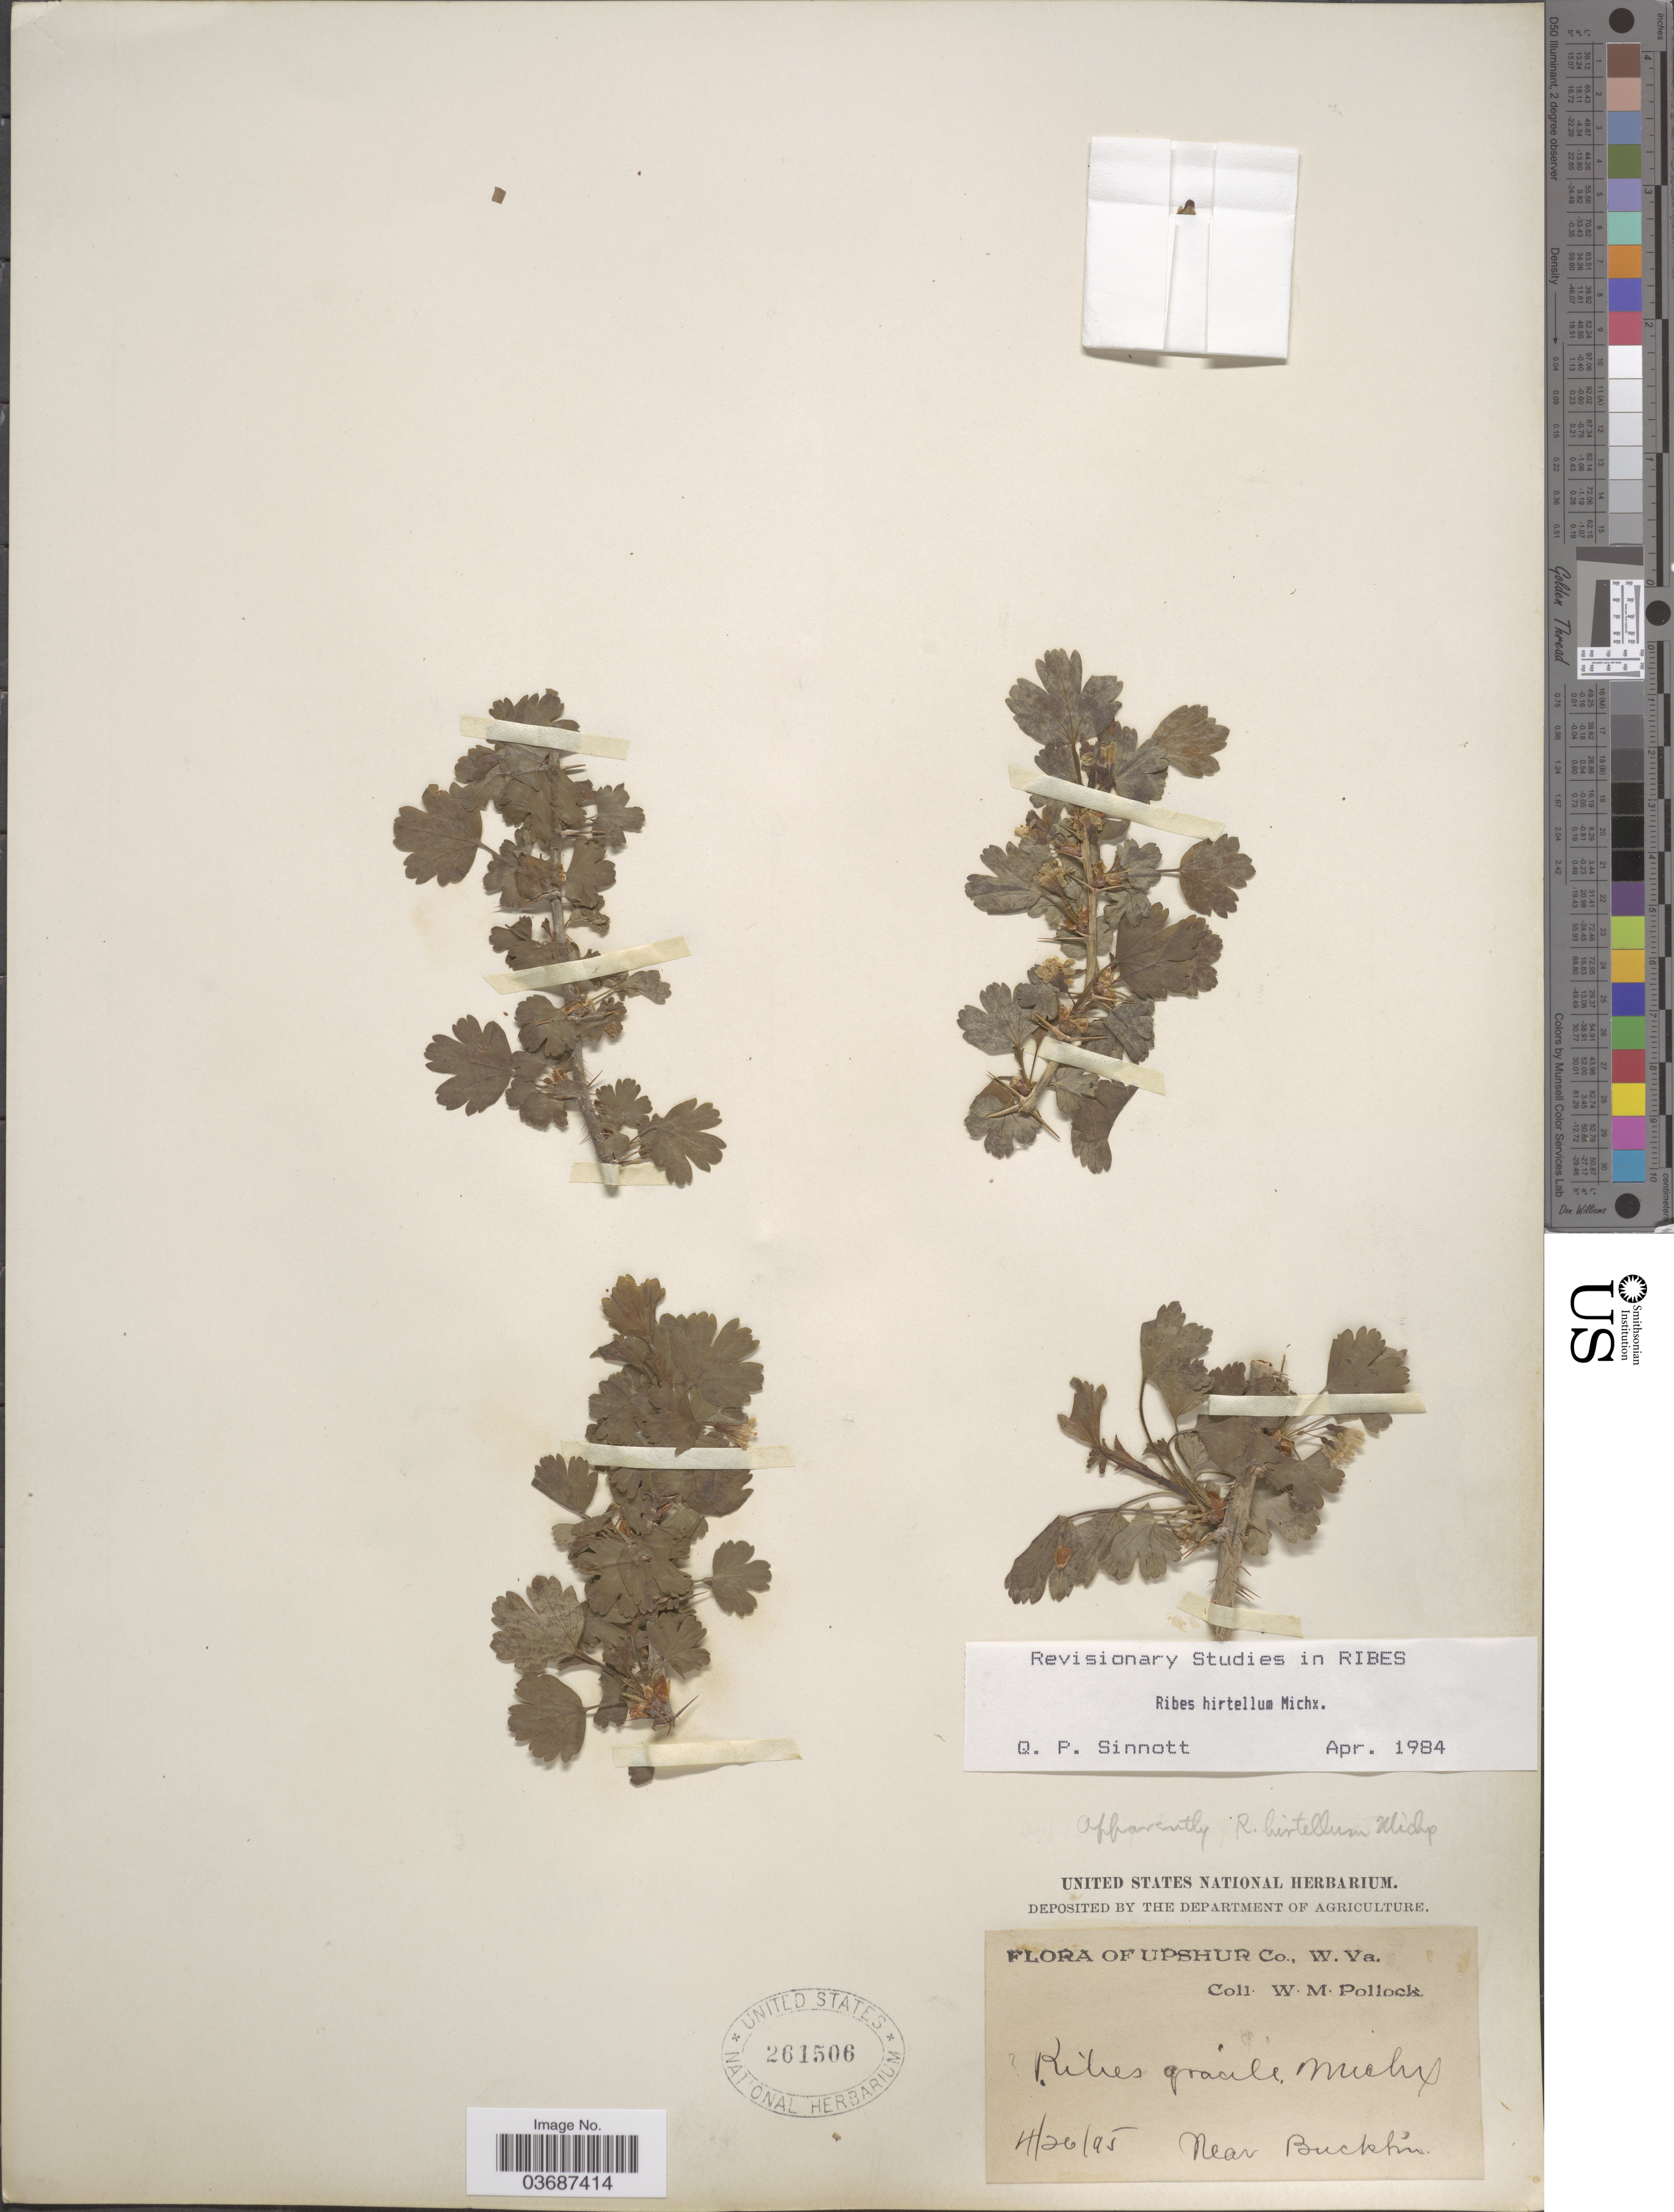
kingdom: Plantae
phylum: Tracheophyta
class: Magnoliopsida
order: Saxifragales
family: Grossulariaceae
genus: Ribes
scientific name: Ribes hirtellum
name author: Michx.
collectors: W. M. Pollock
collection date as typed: Transcribed d/m/y: 20/4/95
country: United States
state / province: West Virginia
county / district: Upshur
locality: Near Bucklin.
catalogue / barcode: US 261506